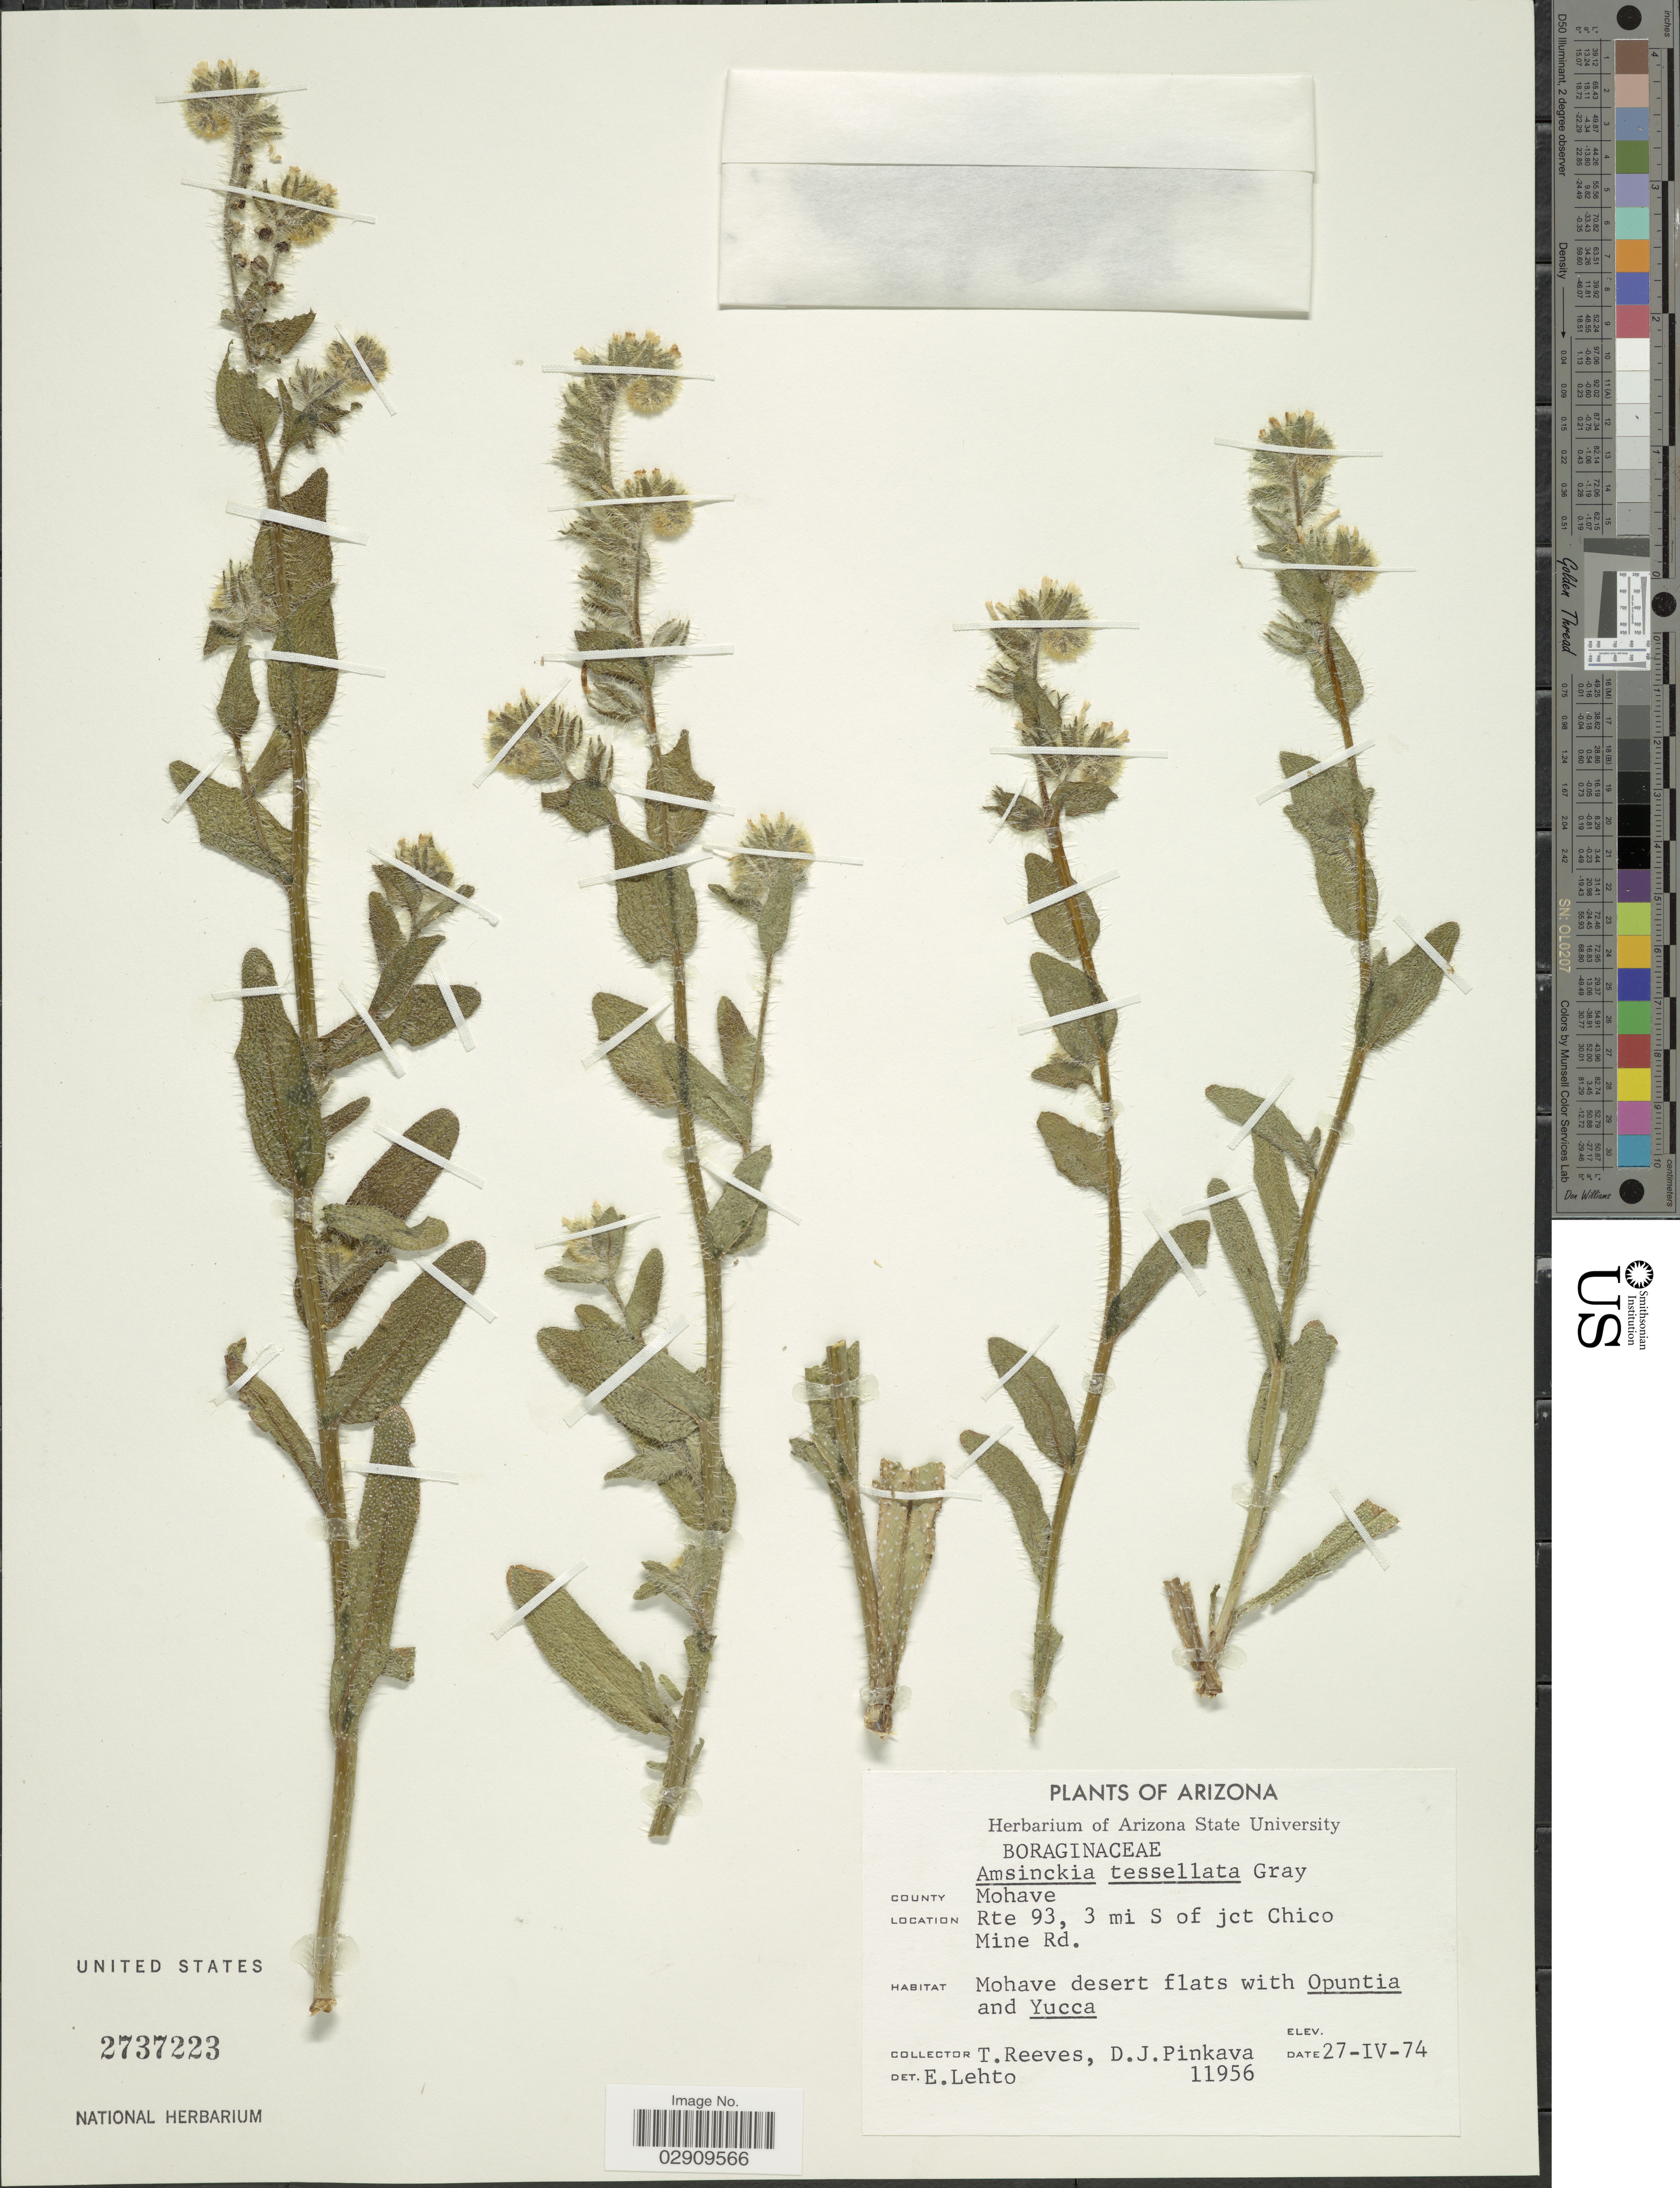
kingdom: Plantae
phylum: Tracheophyta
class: Magnoliopsida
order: Boraginales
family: Boraginaceae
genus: Amsinckia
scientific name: Amsinckia tessellata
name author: A. Gray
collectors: T. Reeves & D. J. Pinkava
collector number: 11956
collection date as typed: Transcribed d/m/y: 27/4/74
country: United States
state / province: Arizona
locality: County Mohave. Rte 93, 3 mi S of jct Chico Mine Rd. Mohave desert flats.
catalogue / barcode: US 2737223